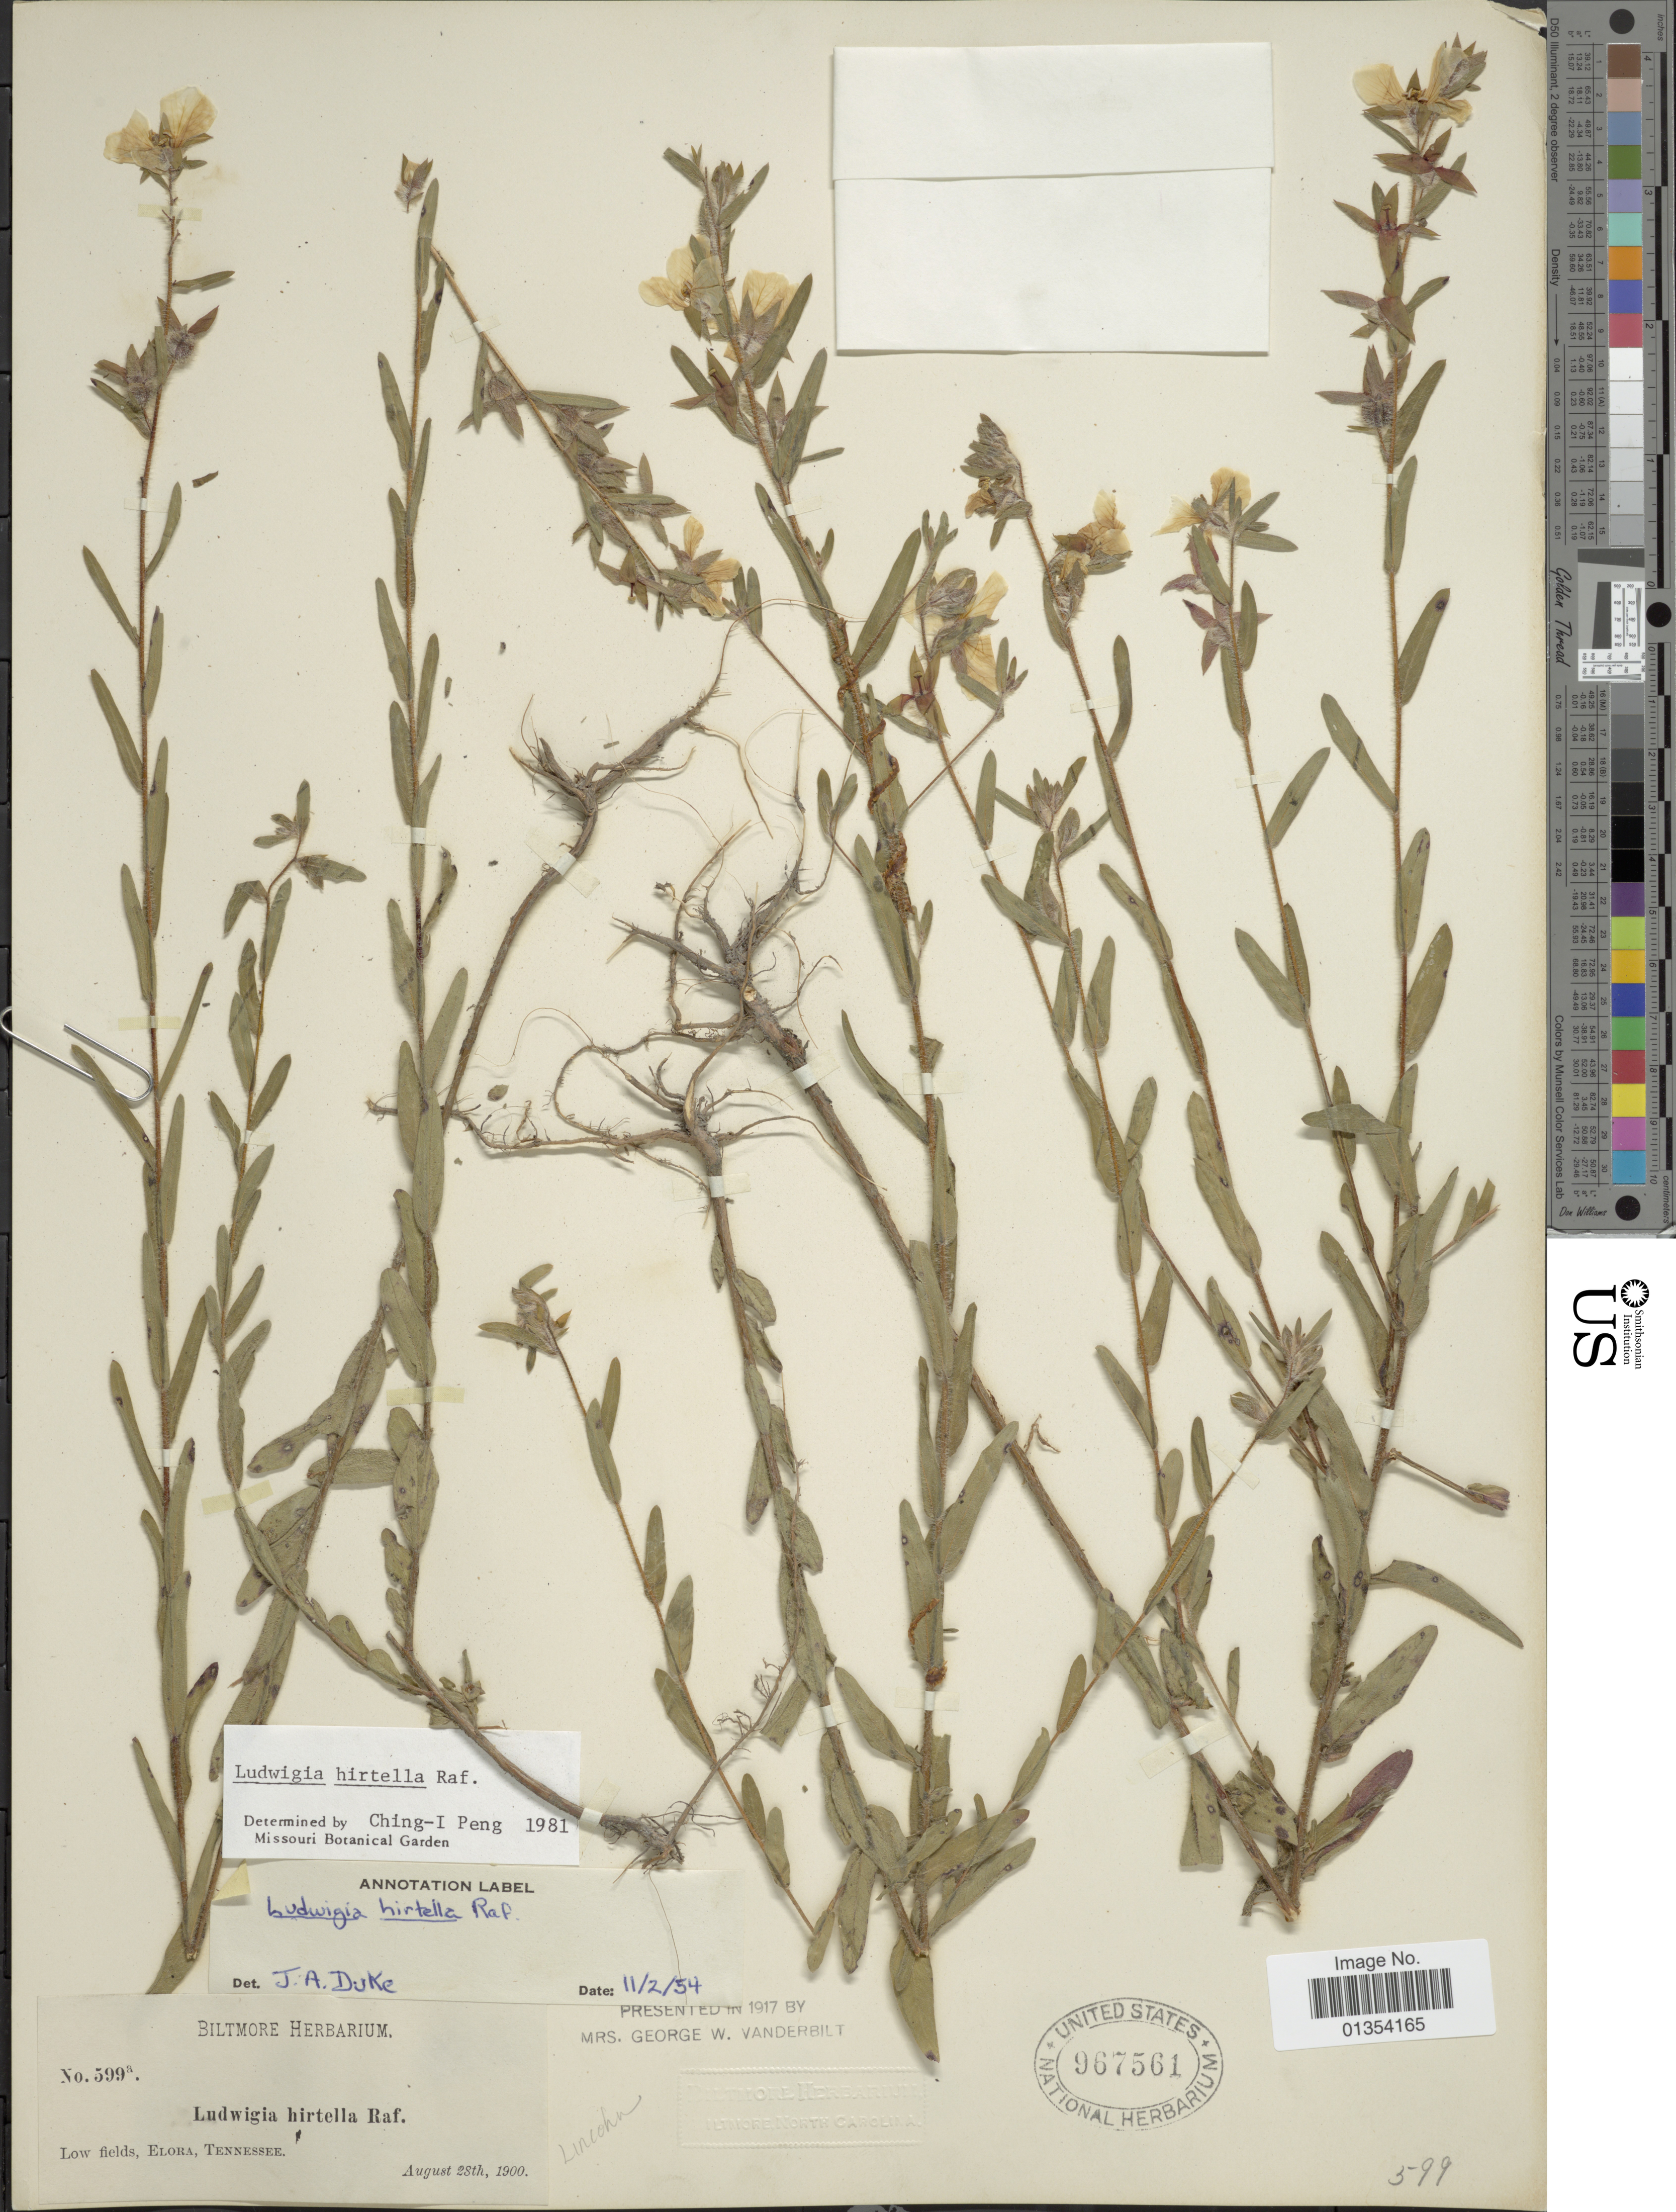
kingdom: Plantae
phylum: Tracheophyta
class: Magnoliopsida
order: Myrtales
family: Onagraceae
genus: Ludwigia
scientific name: Ludwigia hirtella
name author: Raf.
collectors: ex herb. Biltmore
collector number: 599a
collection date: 1900-08-28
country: United States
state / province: Tennessee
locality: Low fields, Elora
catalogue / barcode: US 967561